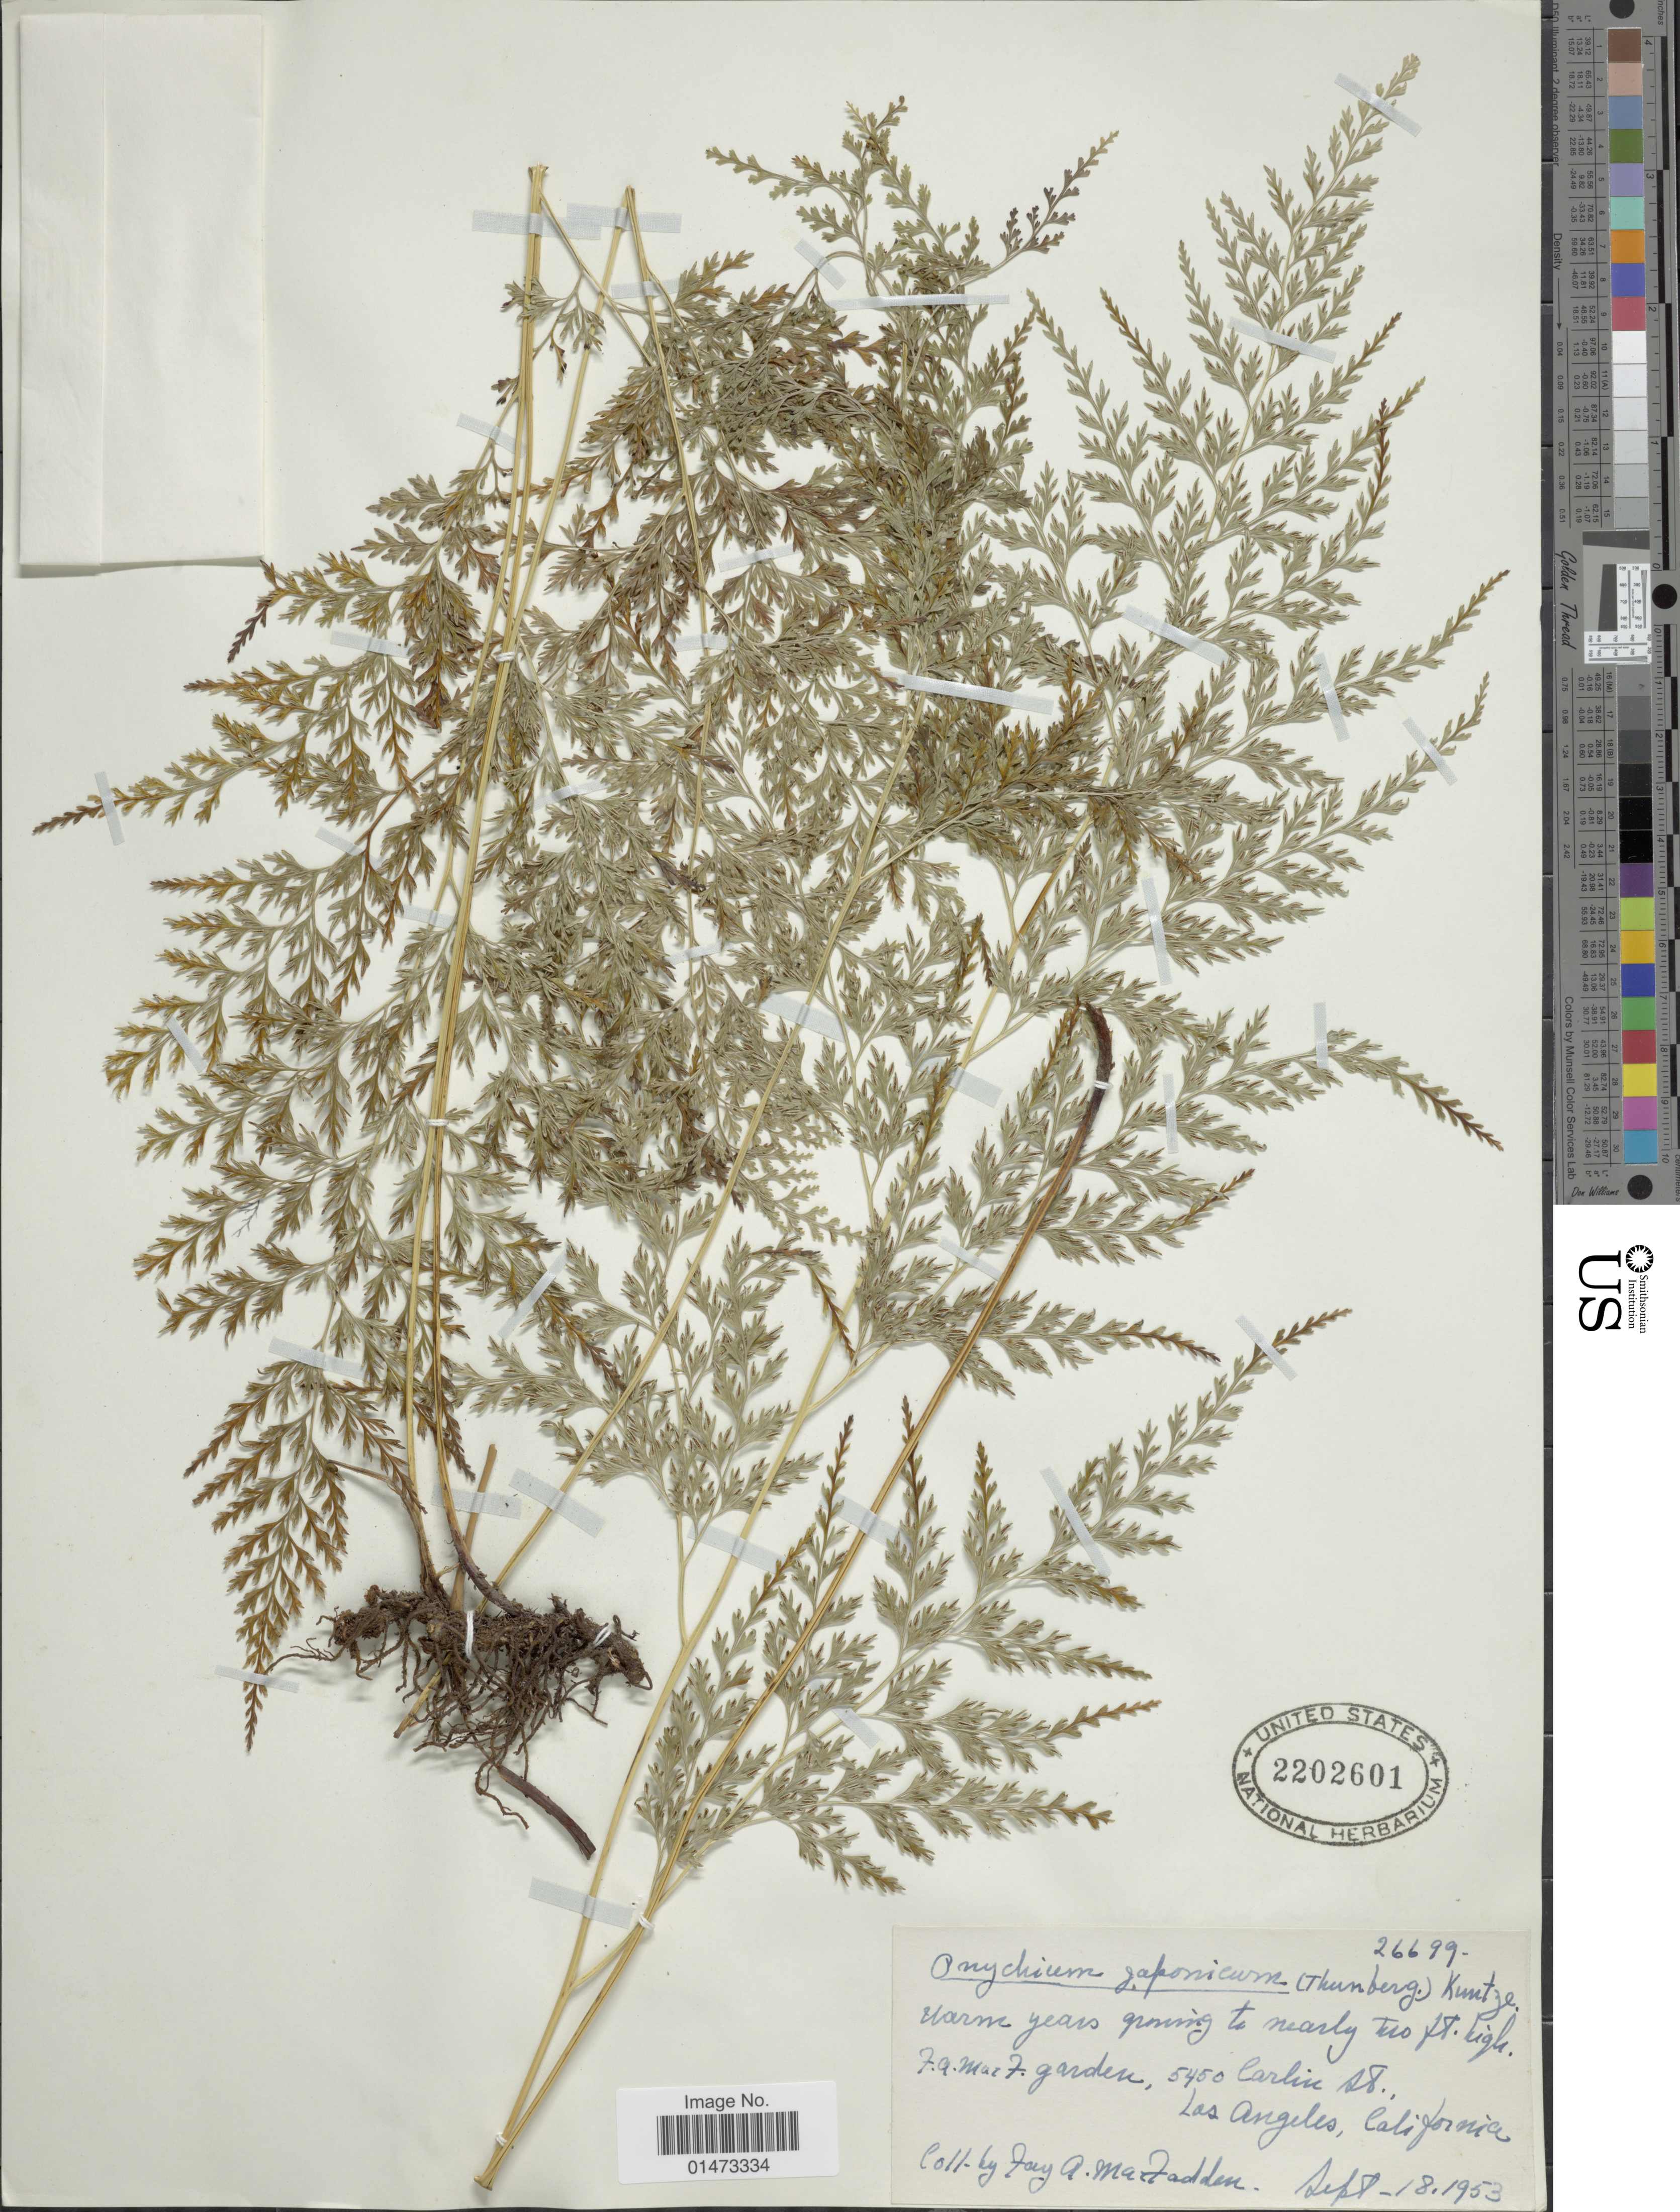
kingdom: Plantae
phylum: Tracheophyta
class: Polypodiopsida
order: Polypodiales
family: Pteridaceae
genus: Onychium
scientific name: Onychium japonicum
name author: (Thunb.) Kunze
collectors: F. MacFadden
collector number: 26699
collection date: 1953-09-18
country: United States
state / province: California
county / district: Los Angeles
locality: F.A.MacF. garden, 5450 Carlin st. Los Angeles.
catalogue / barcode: US 2202601